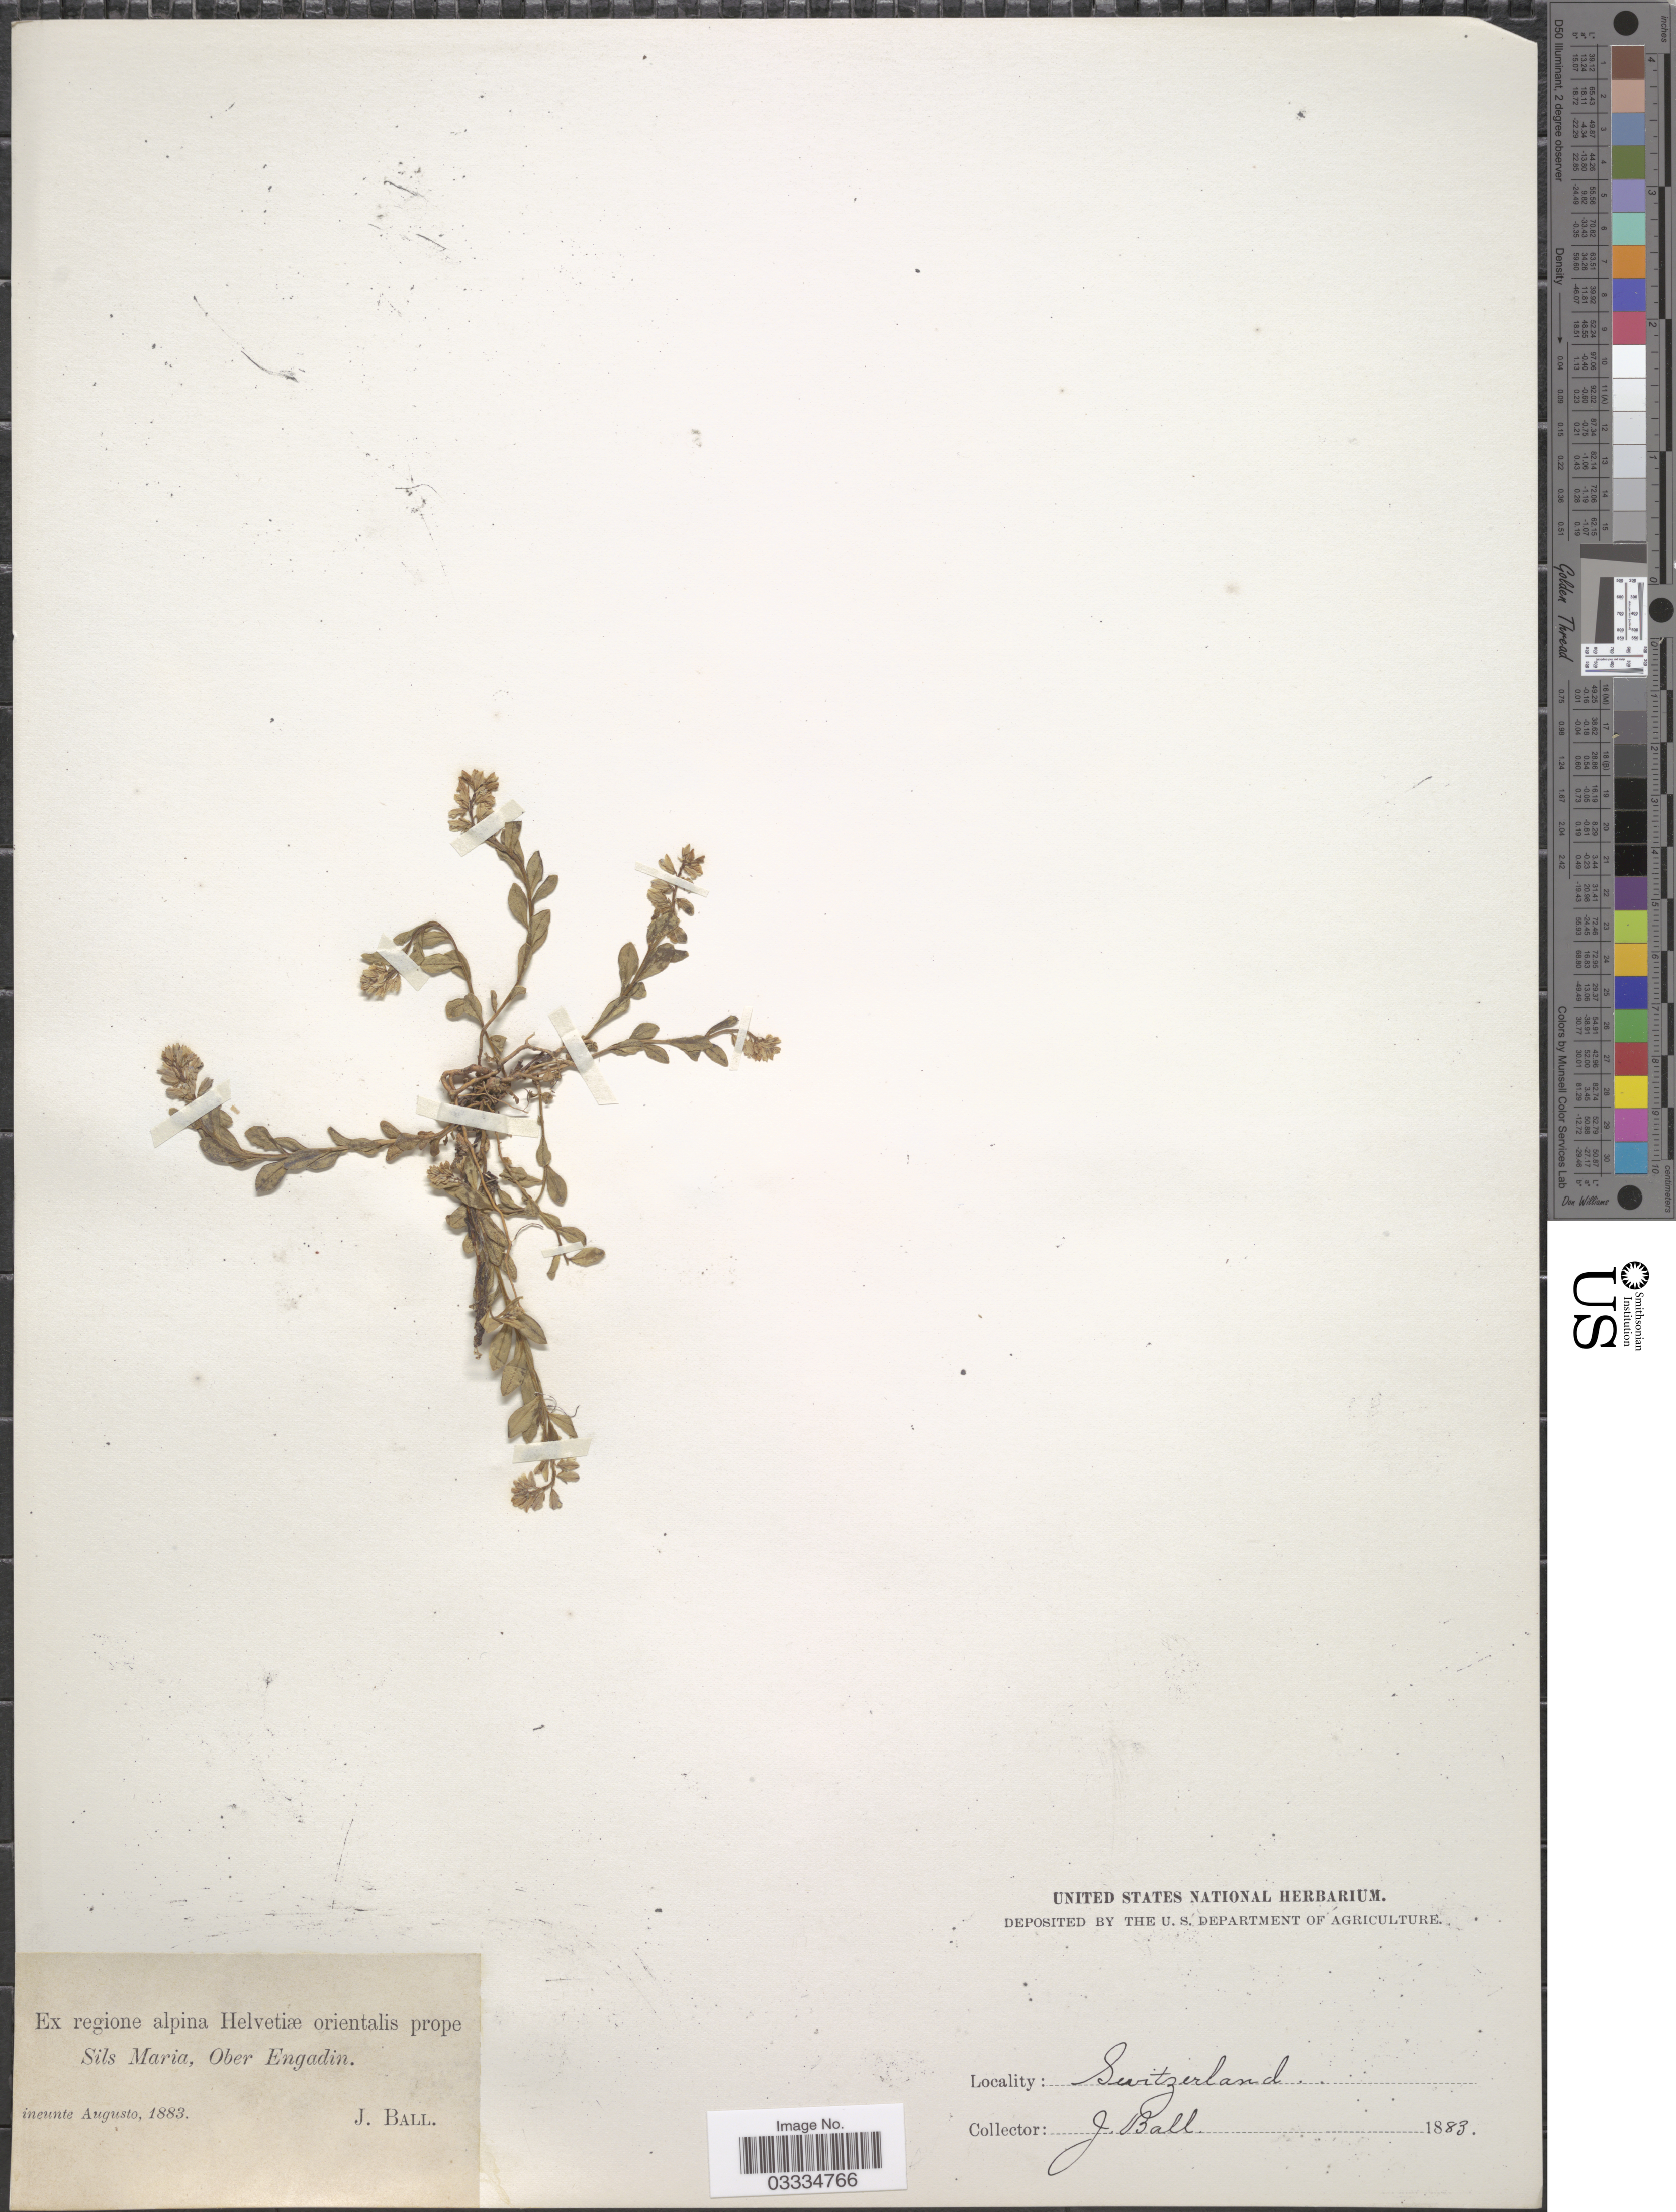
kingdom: Plantae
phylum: Tracheophyta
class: Magnoliopsida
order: Fabales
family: Polygalaceae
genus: Polygala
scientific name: Polygala sp.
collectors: J. Ball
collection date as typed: ineunte Augusto 1883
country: Switzerland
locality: Ex regione alpina Helvetiæ orientalis prope Sils Maria, Ober Engadin.